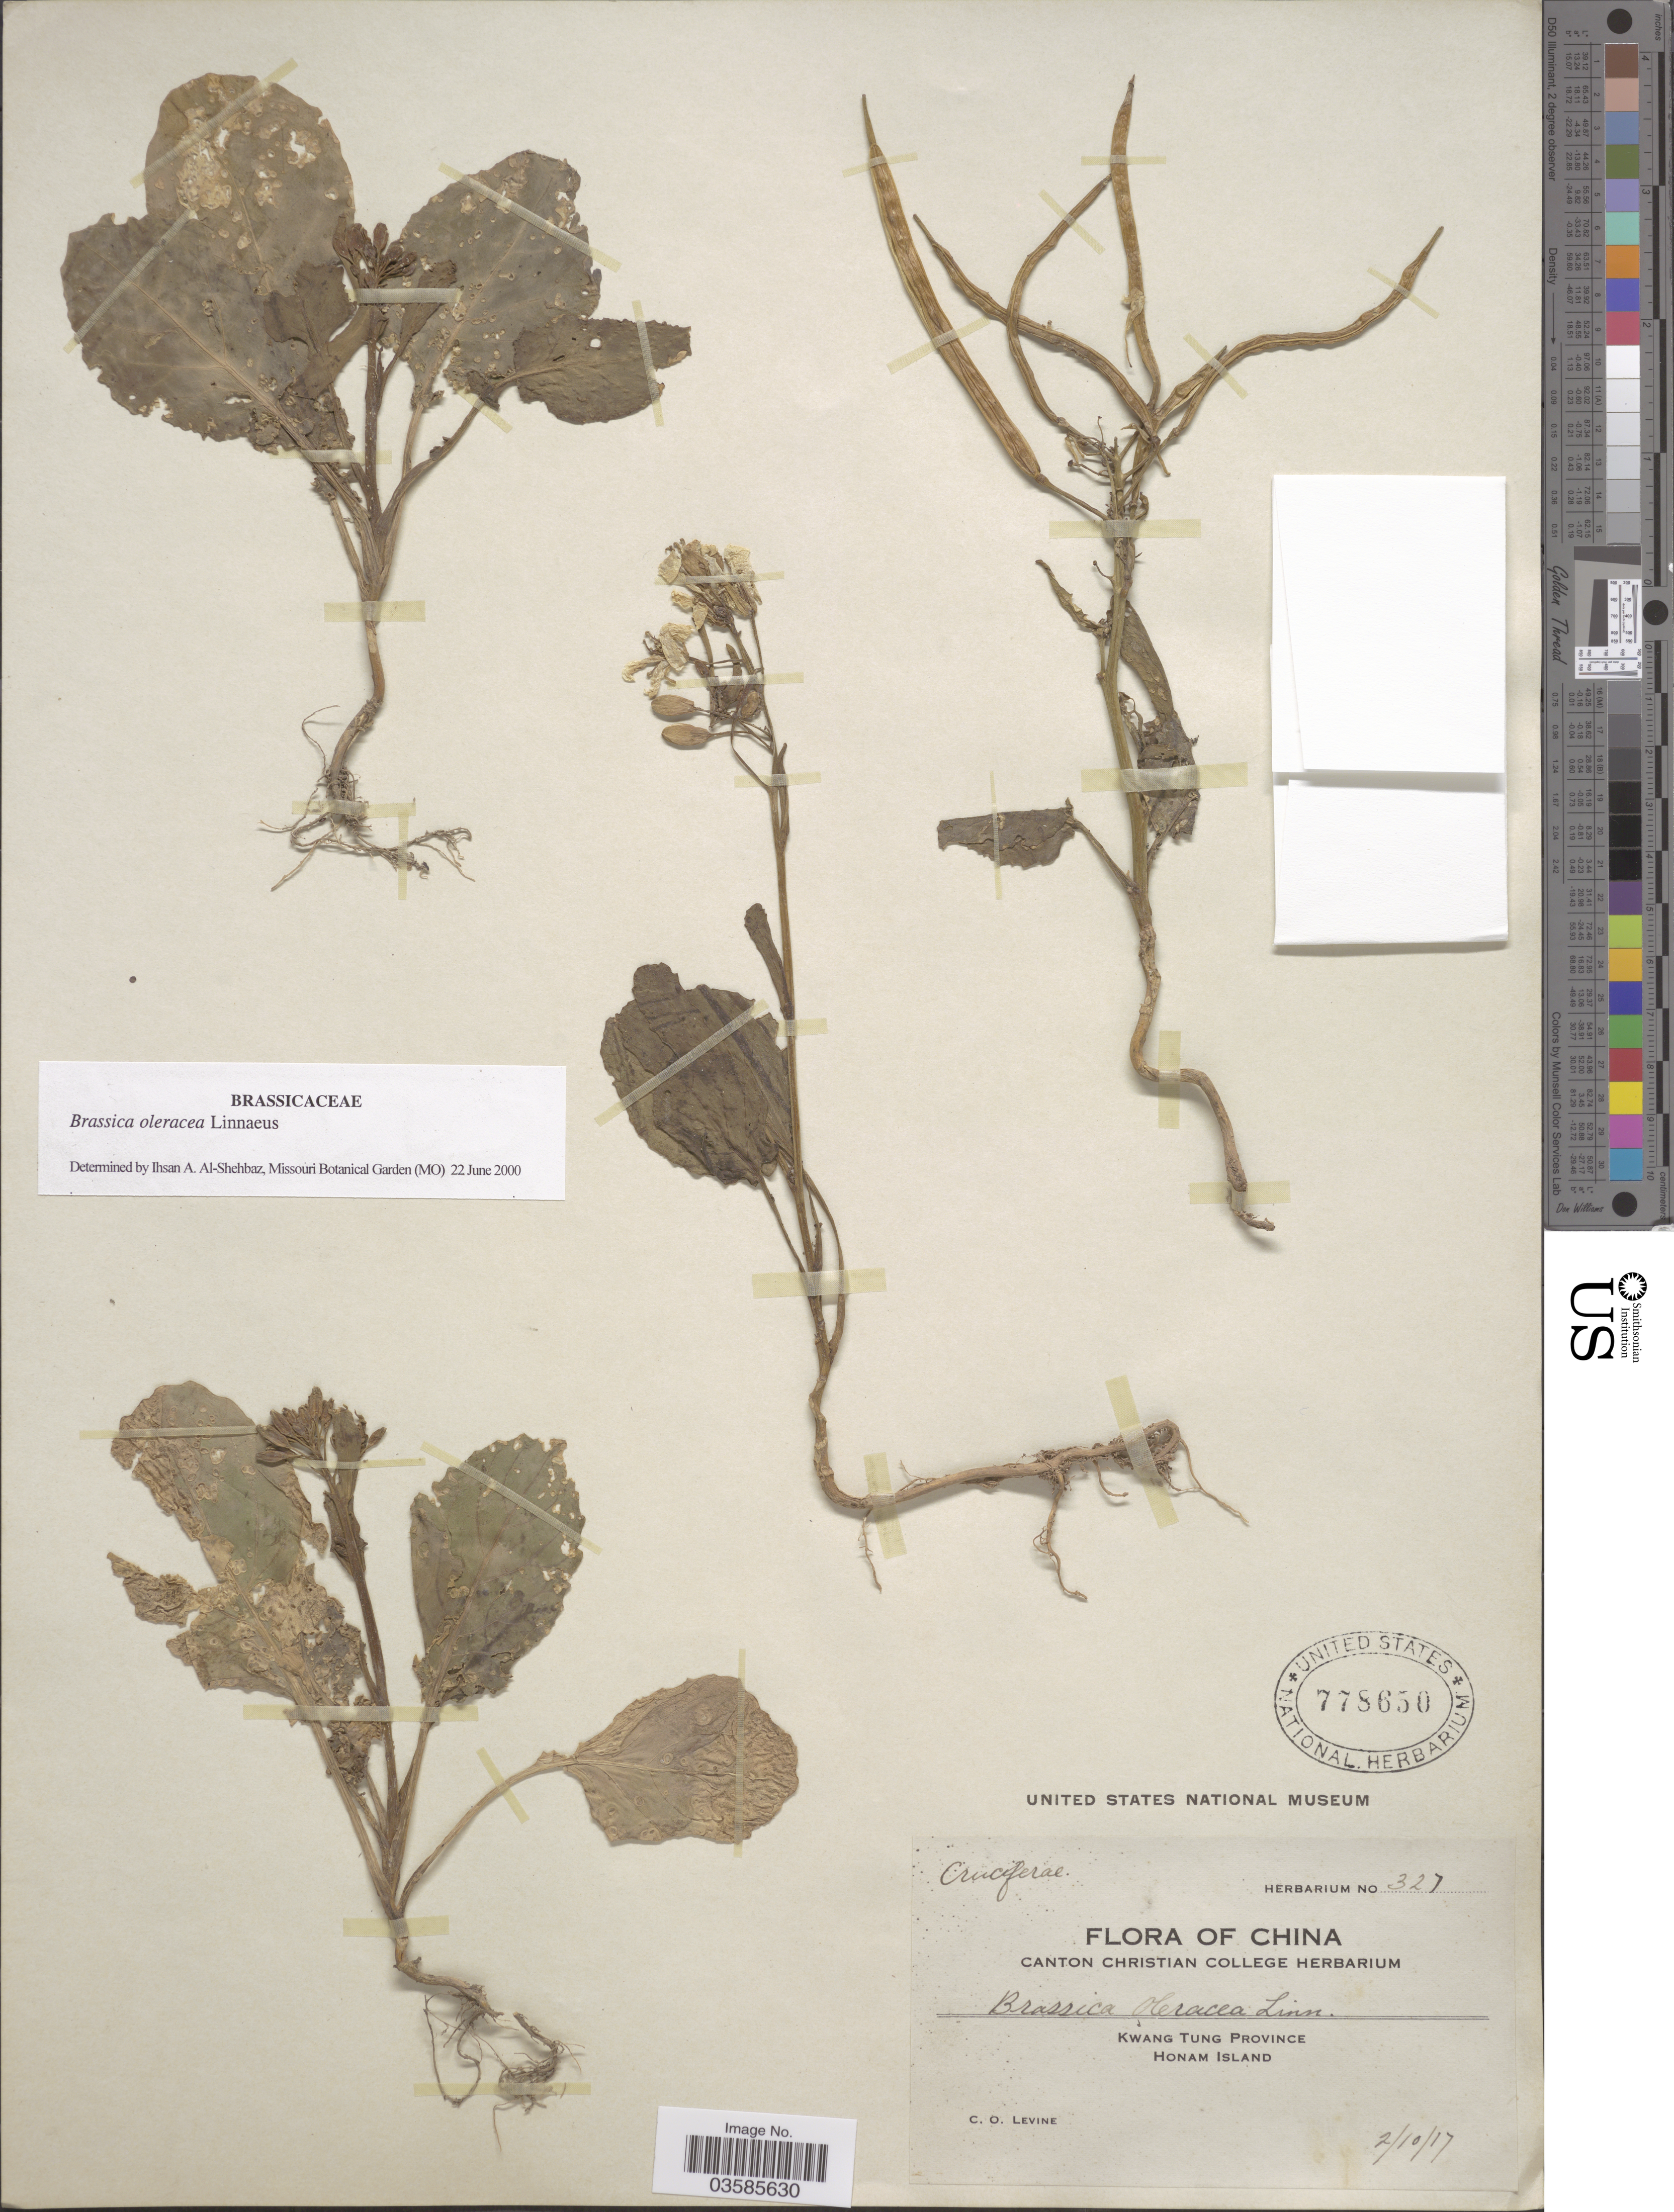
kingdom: Plantae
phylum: Tracheophyta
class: Magnoliopsida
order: Brassicales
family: Brassicaceae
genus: Brassica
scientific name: Brassica oleracea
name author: L.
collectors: C. O. Levine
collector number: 327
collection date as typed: Transcribed d/m/y: 2/10/17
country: China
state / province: Guangdong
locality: Kwang Tung Province, Honam Island.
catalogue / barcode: US 778650